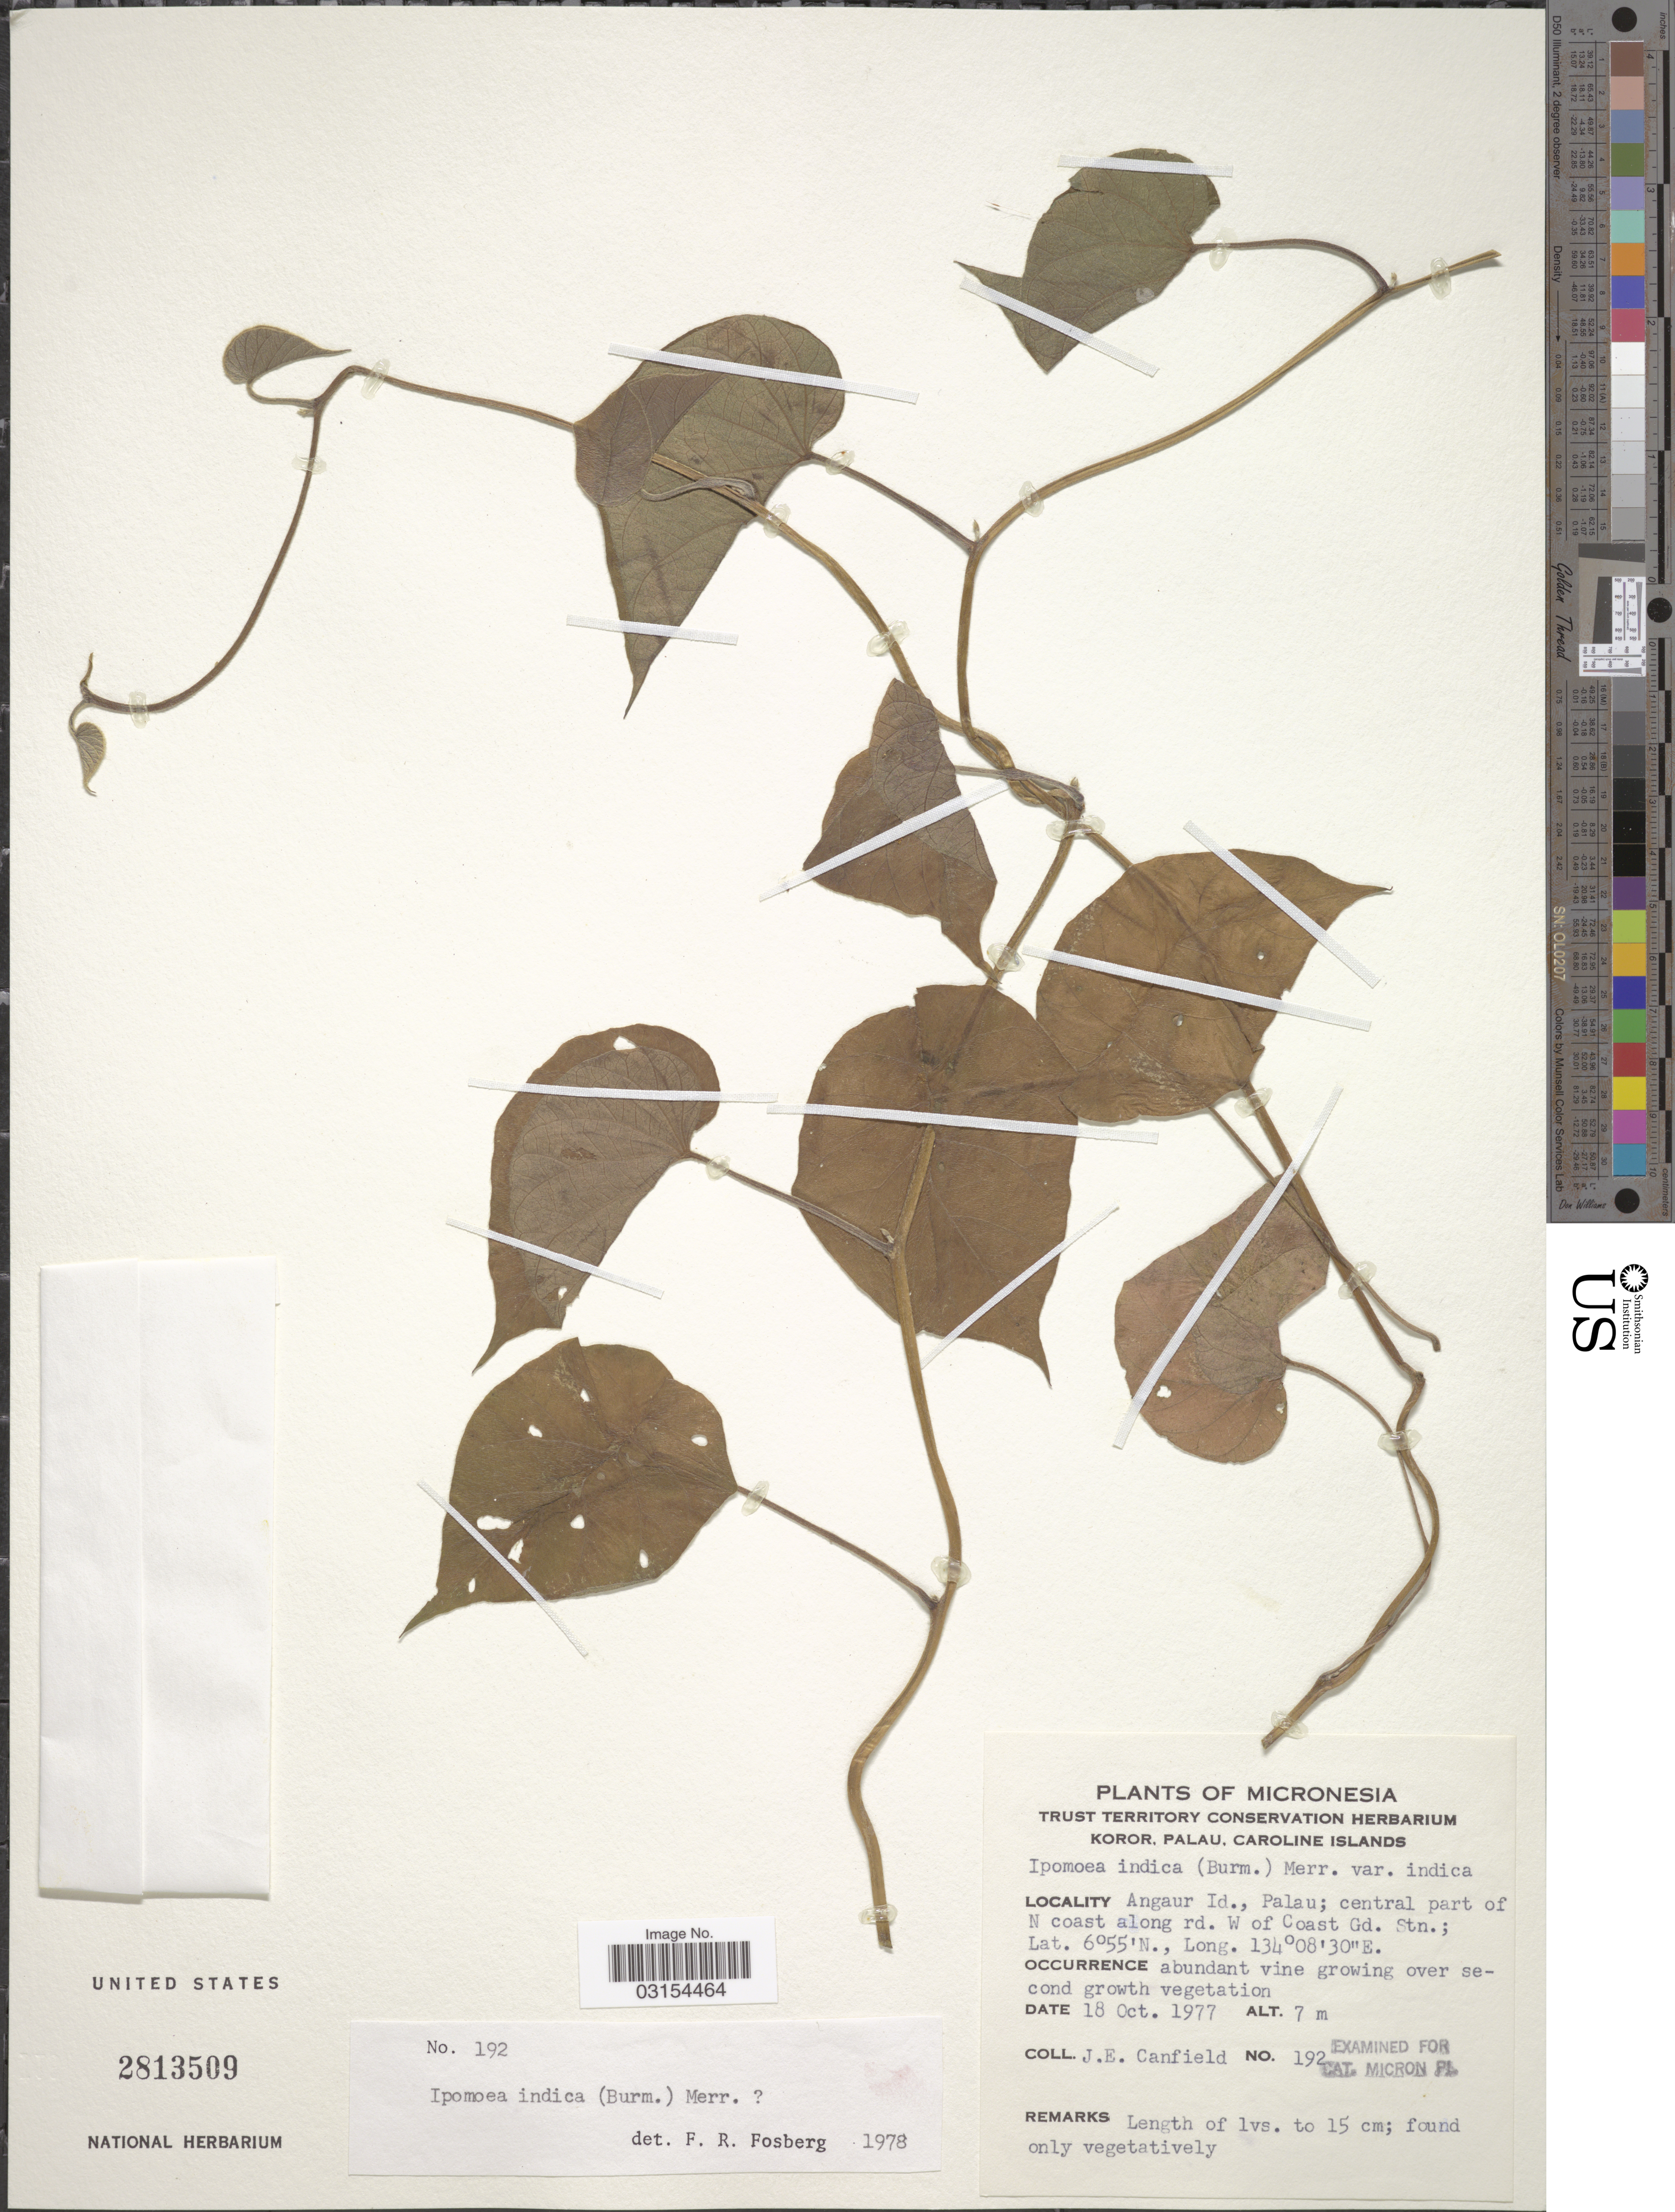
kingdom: Plantae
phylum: Tracheophyta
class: Magnoliopsida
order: Solanales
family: Convolvulaceae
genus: Ipomoea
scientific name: Ipomoea indica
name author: (Burm.) Merr.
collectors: J. E. Canfield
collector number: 192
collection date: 1977-10-18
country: Palau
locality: Angaur Id., Palau; central part of N coast along rd. W of Coast Gd. Stn.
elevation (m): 7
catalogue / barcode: US 2813509